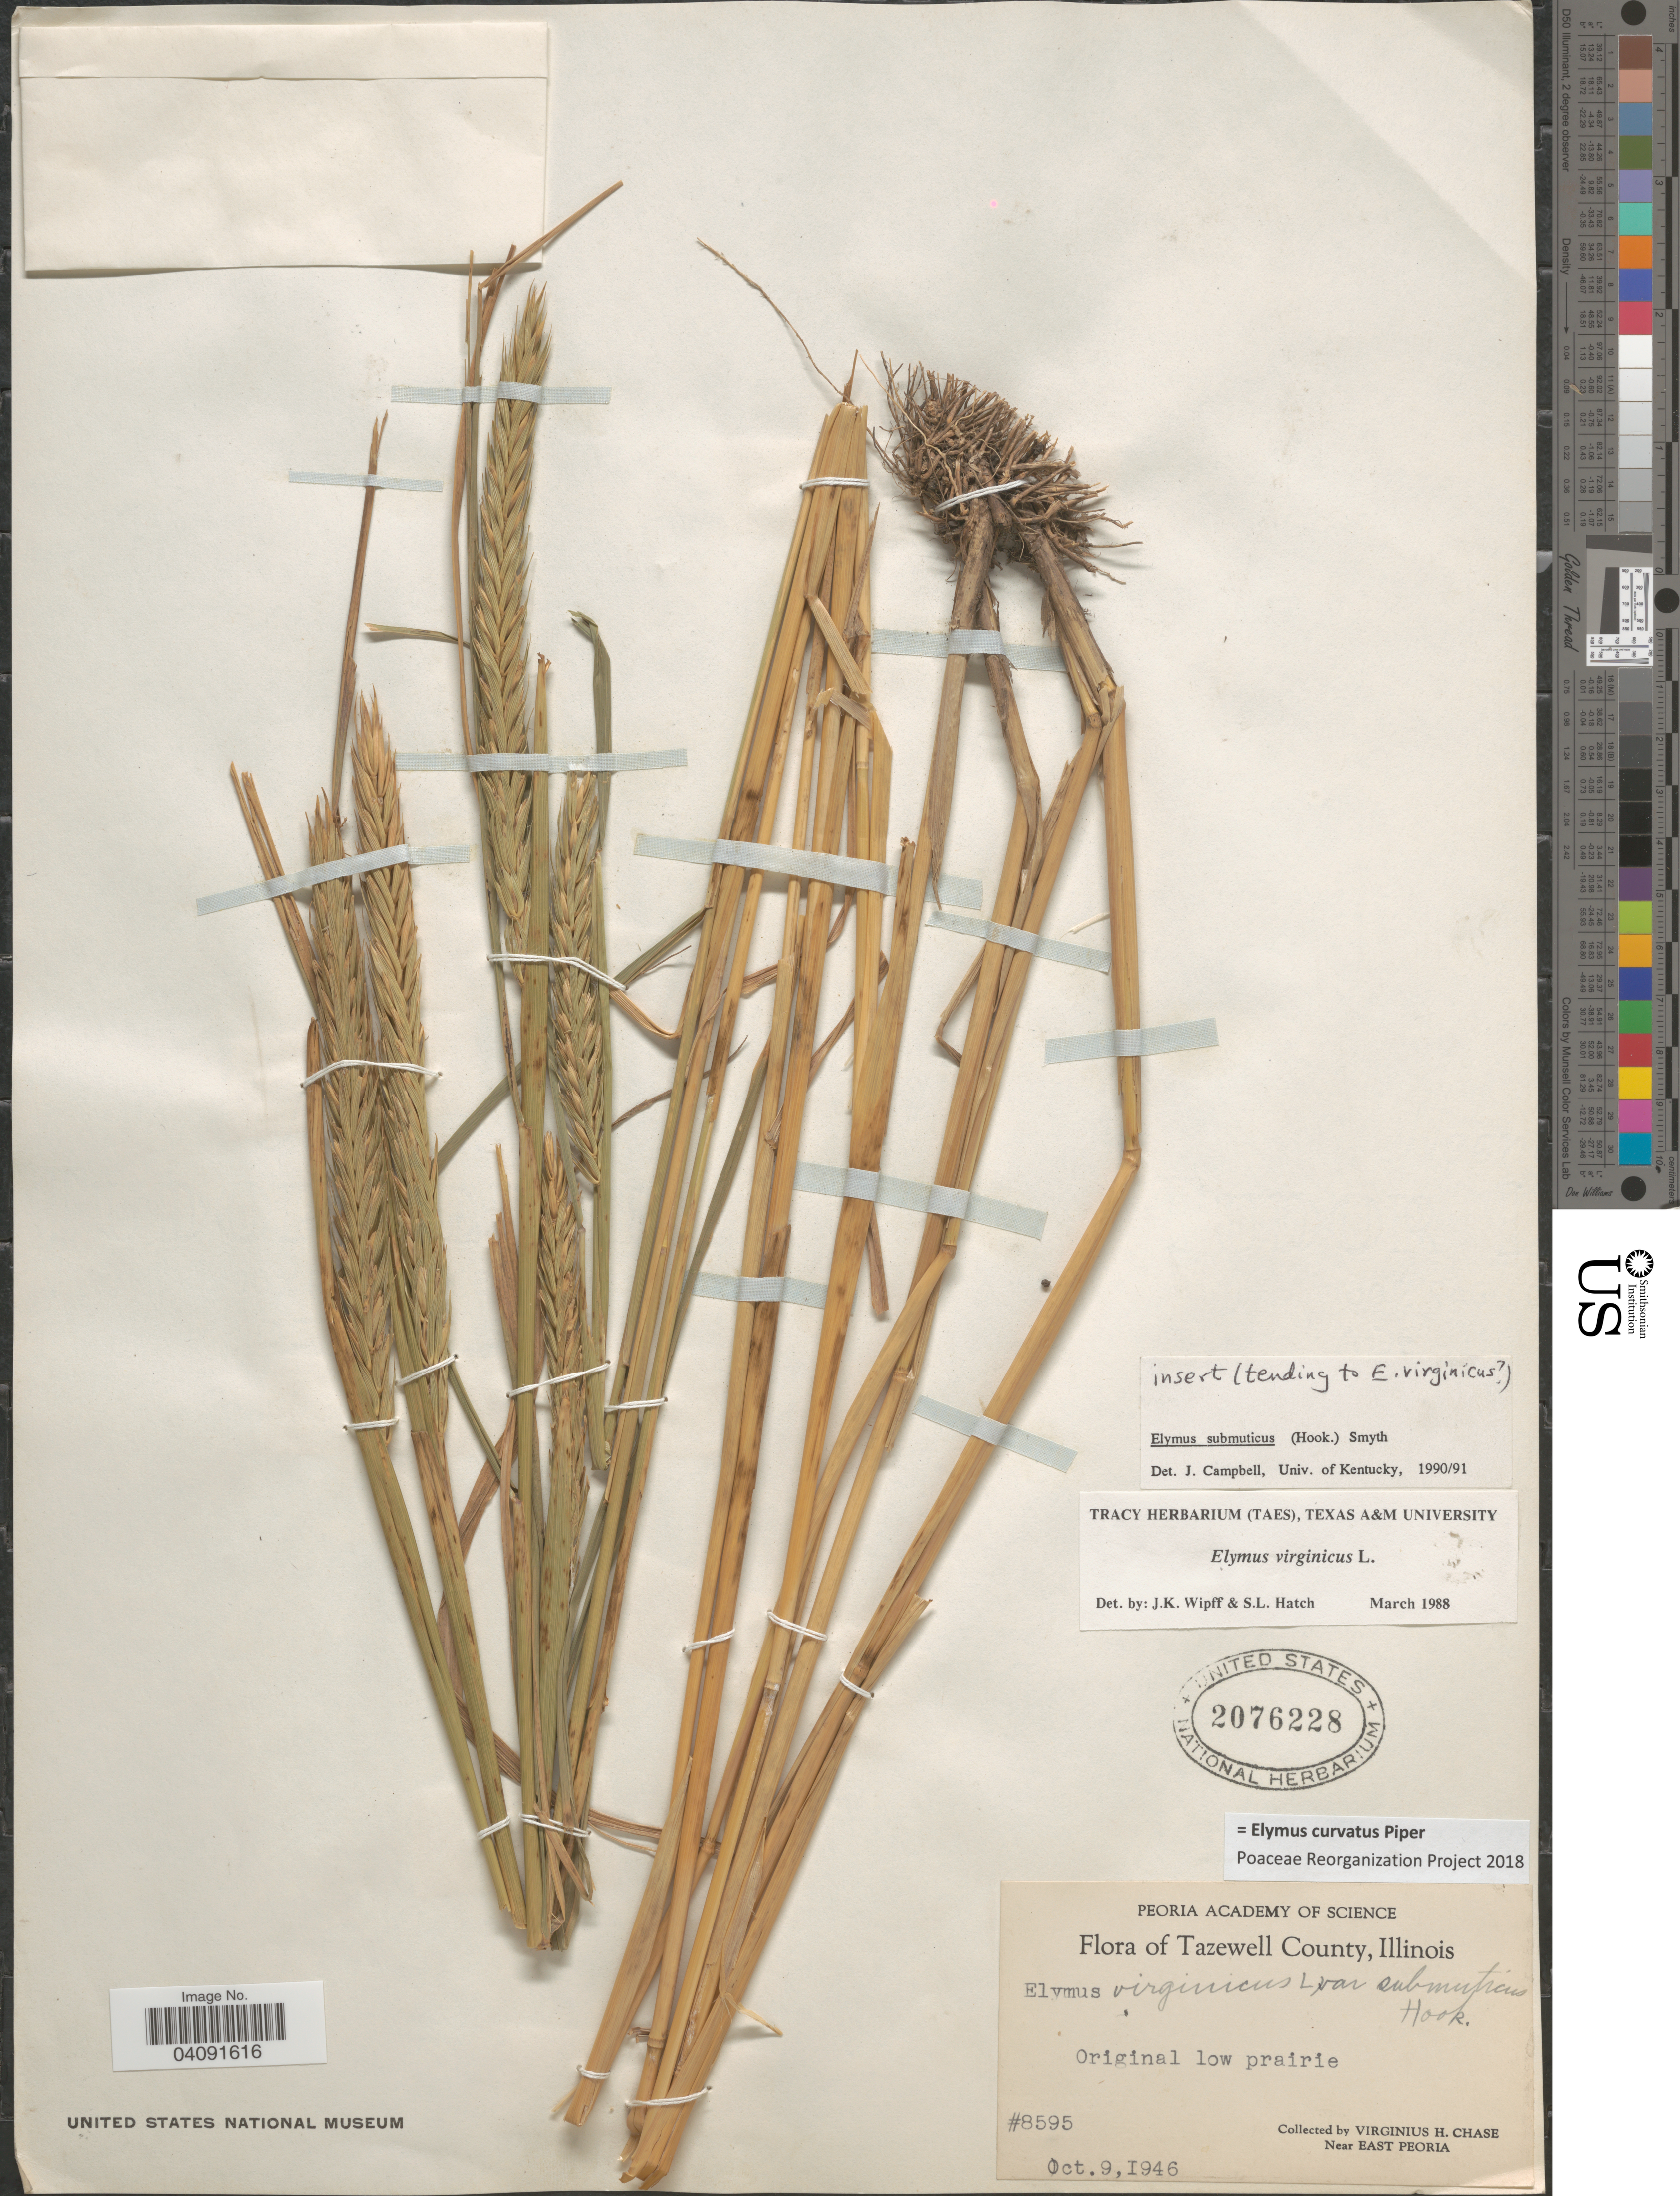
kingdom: Plantae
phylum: Tracheophyta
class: Liliopsida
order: Poales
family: Poaceae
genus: Elymus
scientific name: Elymus donianus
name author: (F.B. White) Á. Löve & D. Löve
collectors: V. H. Chase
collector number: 8595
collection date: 1946-10-09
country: United States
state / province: Illinois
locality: Tazewell County. Original low prairie. Near East Peoria.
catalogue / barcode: US 2076228